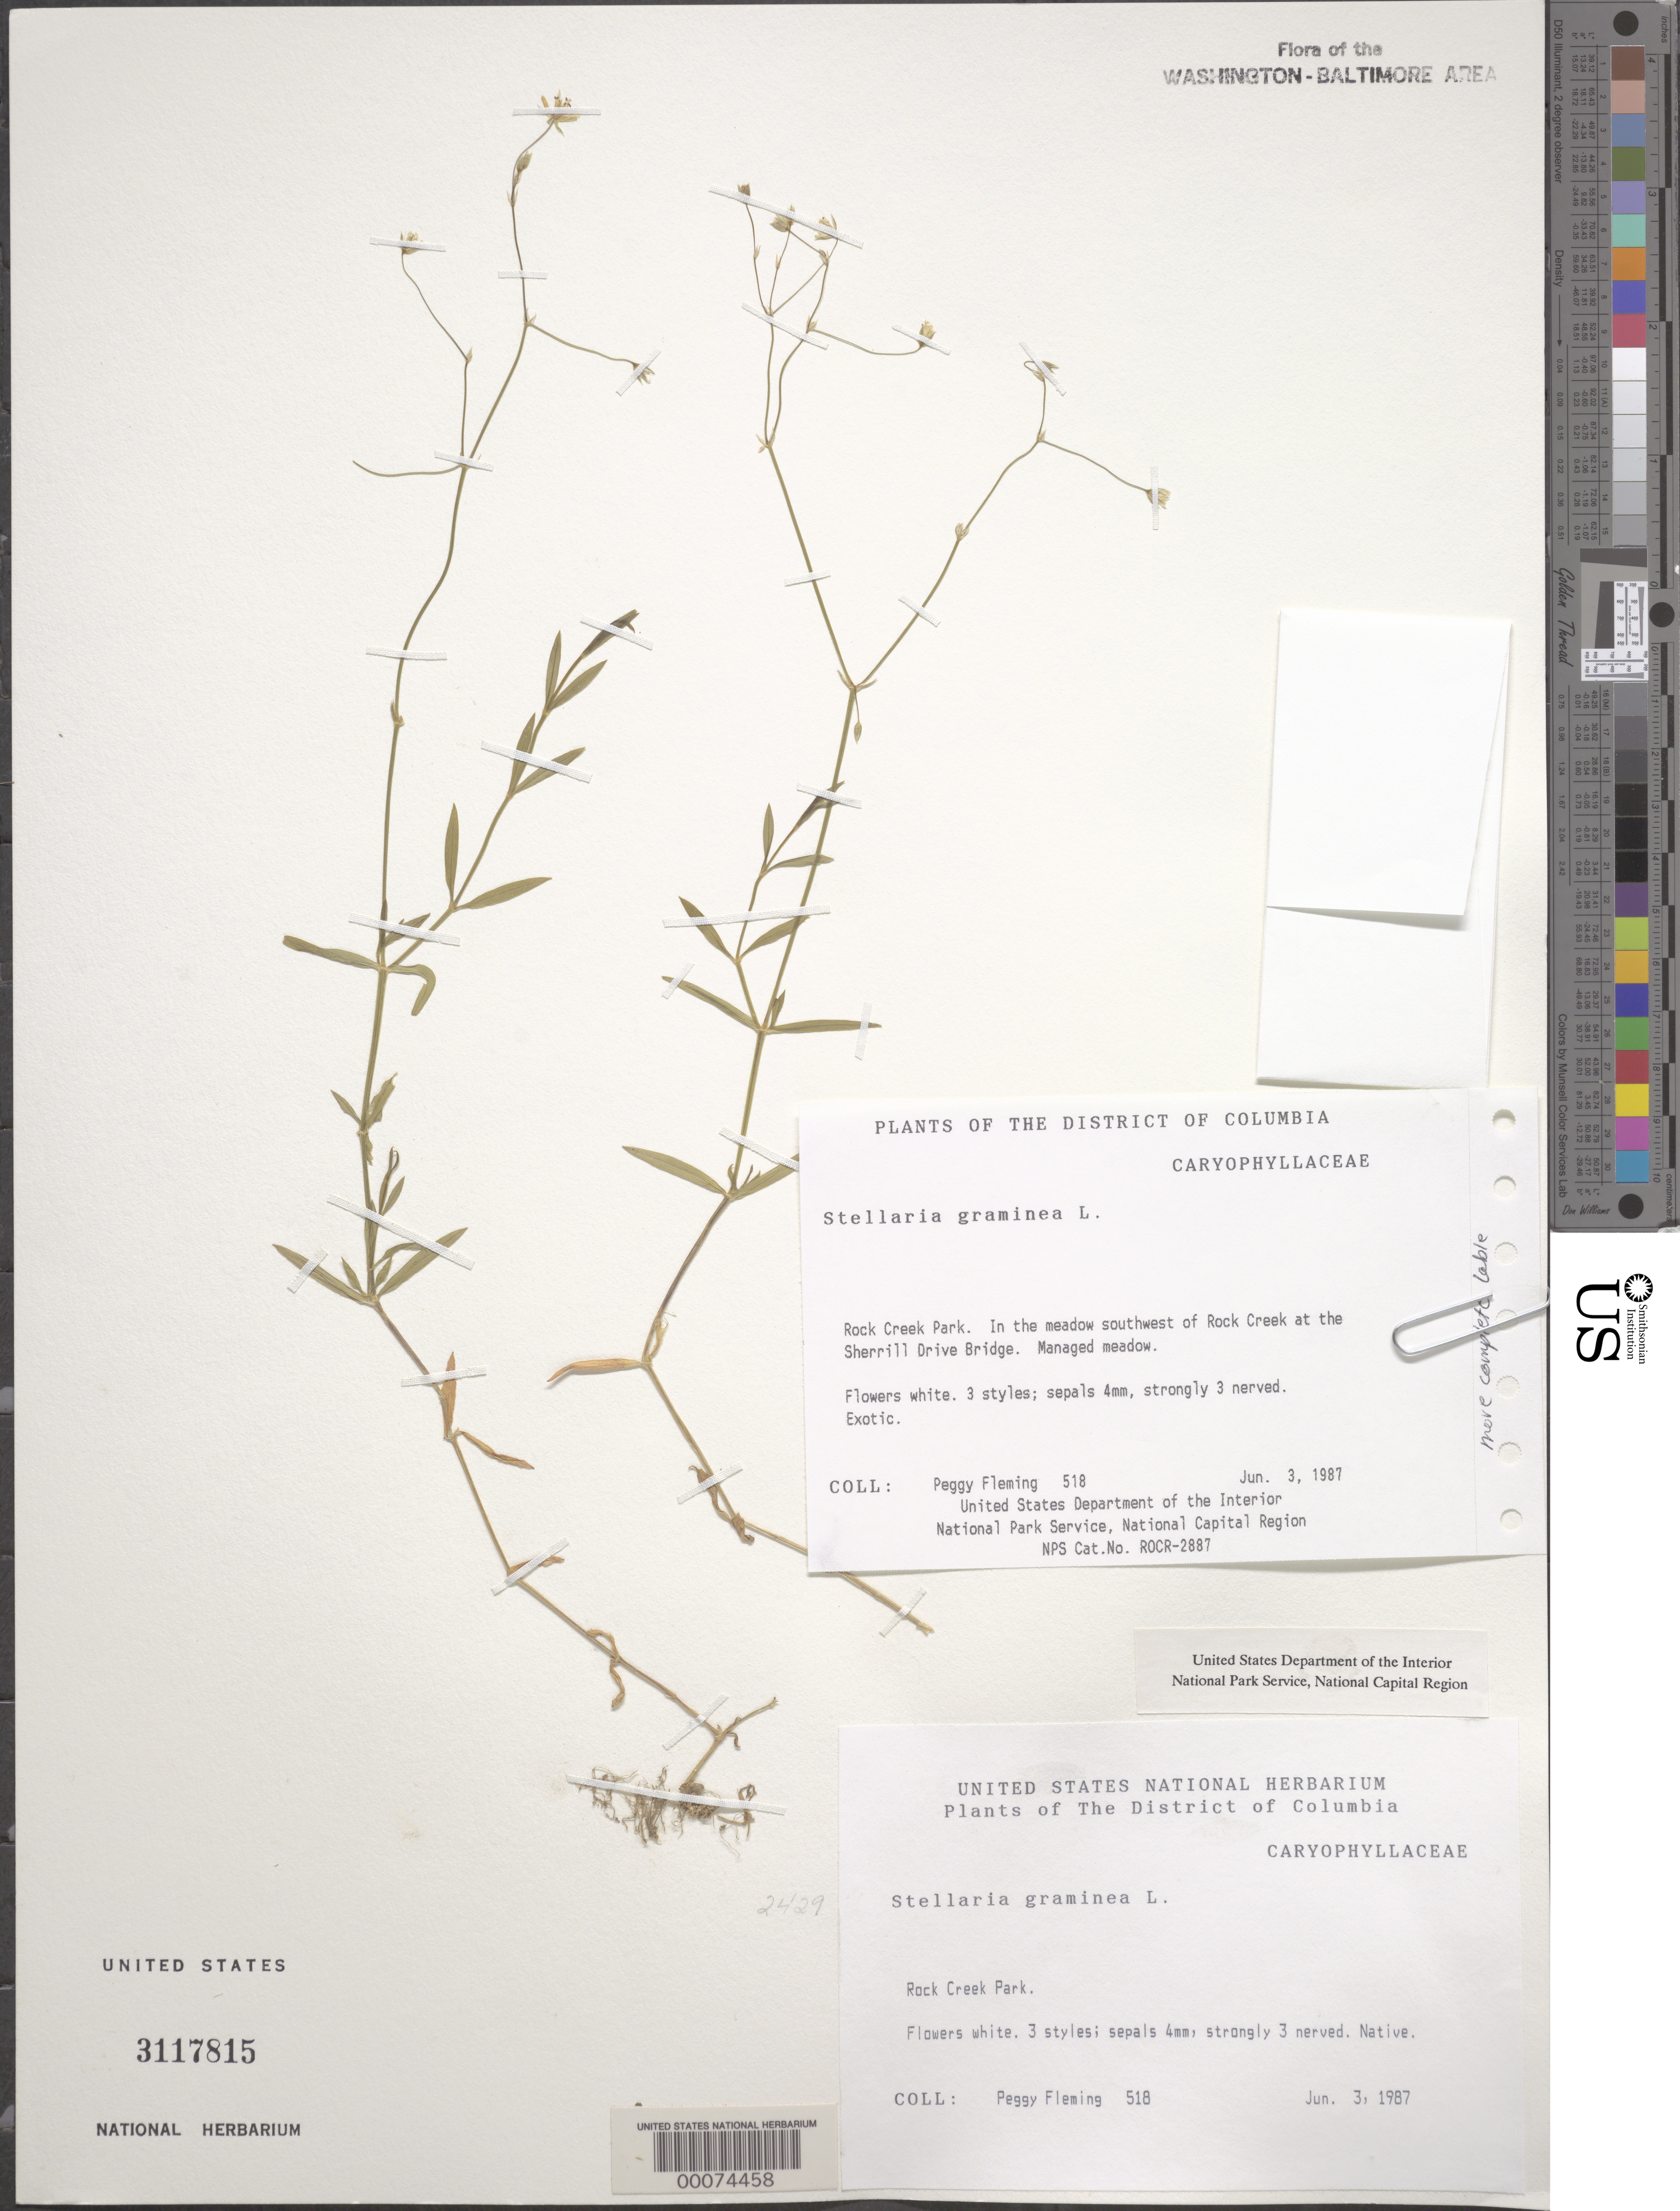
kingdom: Plantae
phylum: Tracheophyta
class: Magnoliopsida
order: Caryophyllales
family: Caryophyllaceae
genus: Stellaria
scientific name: Stellaria graminea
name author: L.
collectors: P. Fleming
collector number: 518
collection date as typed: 03 Jun 1987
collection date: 1987-06-03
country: United States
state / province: District of Columbia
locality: Rock Creek Park. Rock Creek Park & vicinity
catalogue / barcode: US 3117815